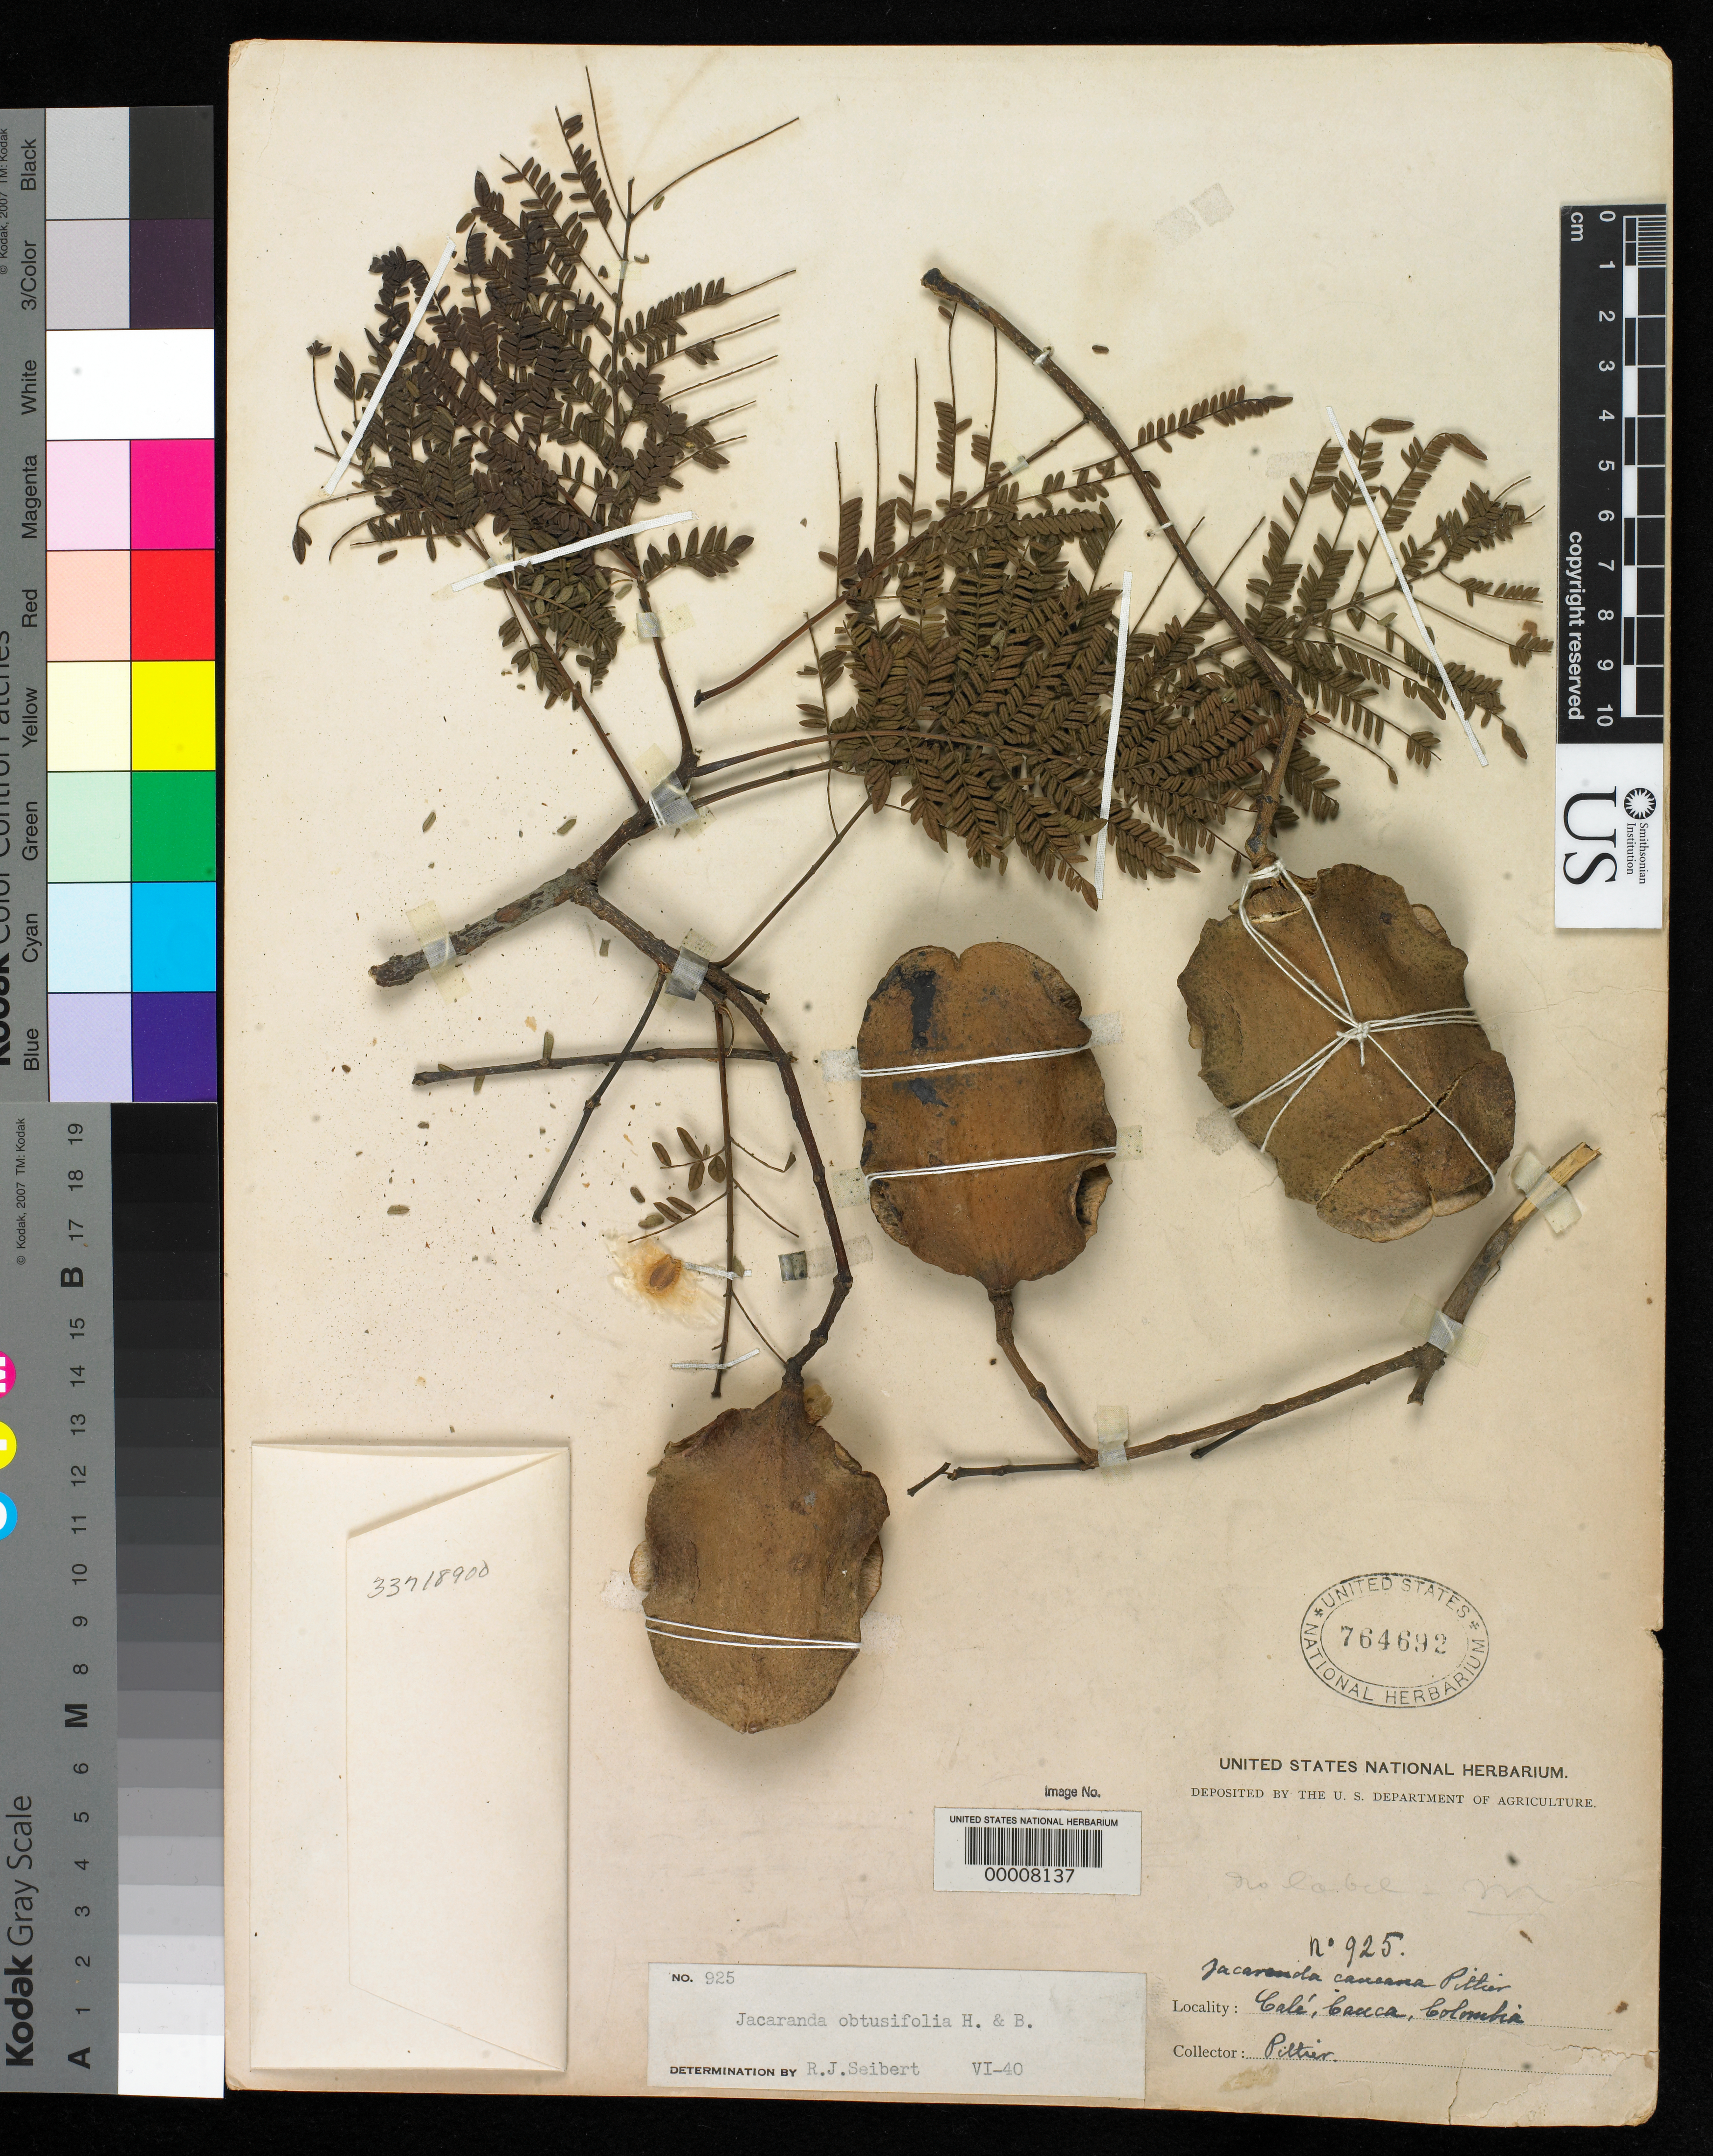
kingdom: Plantae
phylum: Tracheophyta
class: Magnoliopsida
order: Lamiales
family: Bignoniaceae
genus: Jacaranda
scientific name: Jacaranda caucana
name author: Pittier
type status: Isotype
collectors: H. F. Pittier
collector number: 925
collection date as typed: Dec 1905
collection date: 1905-12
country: Colombia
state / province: Cauca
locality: Around Cali, W side of Cauca Valley.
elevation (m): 1000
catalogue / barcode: US 764692